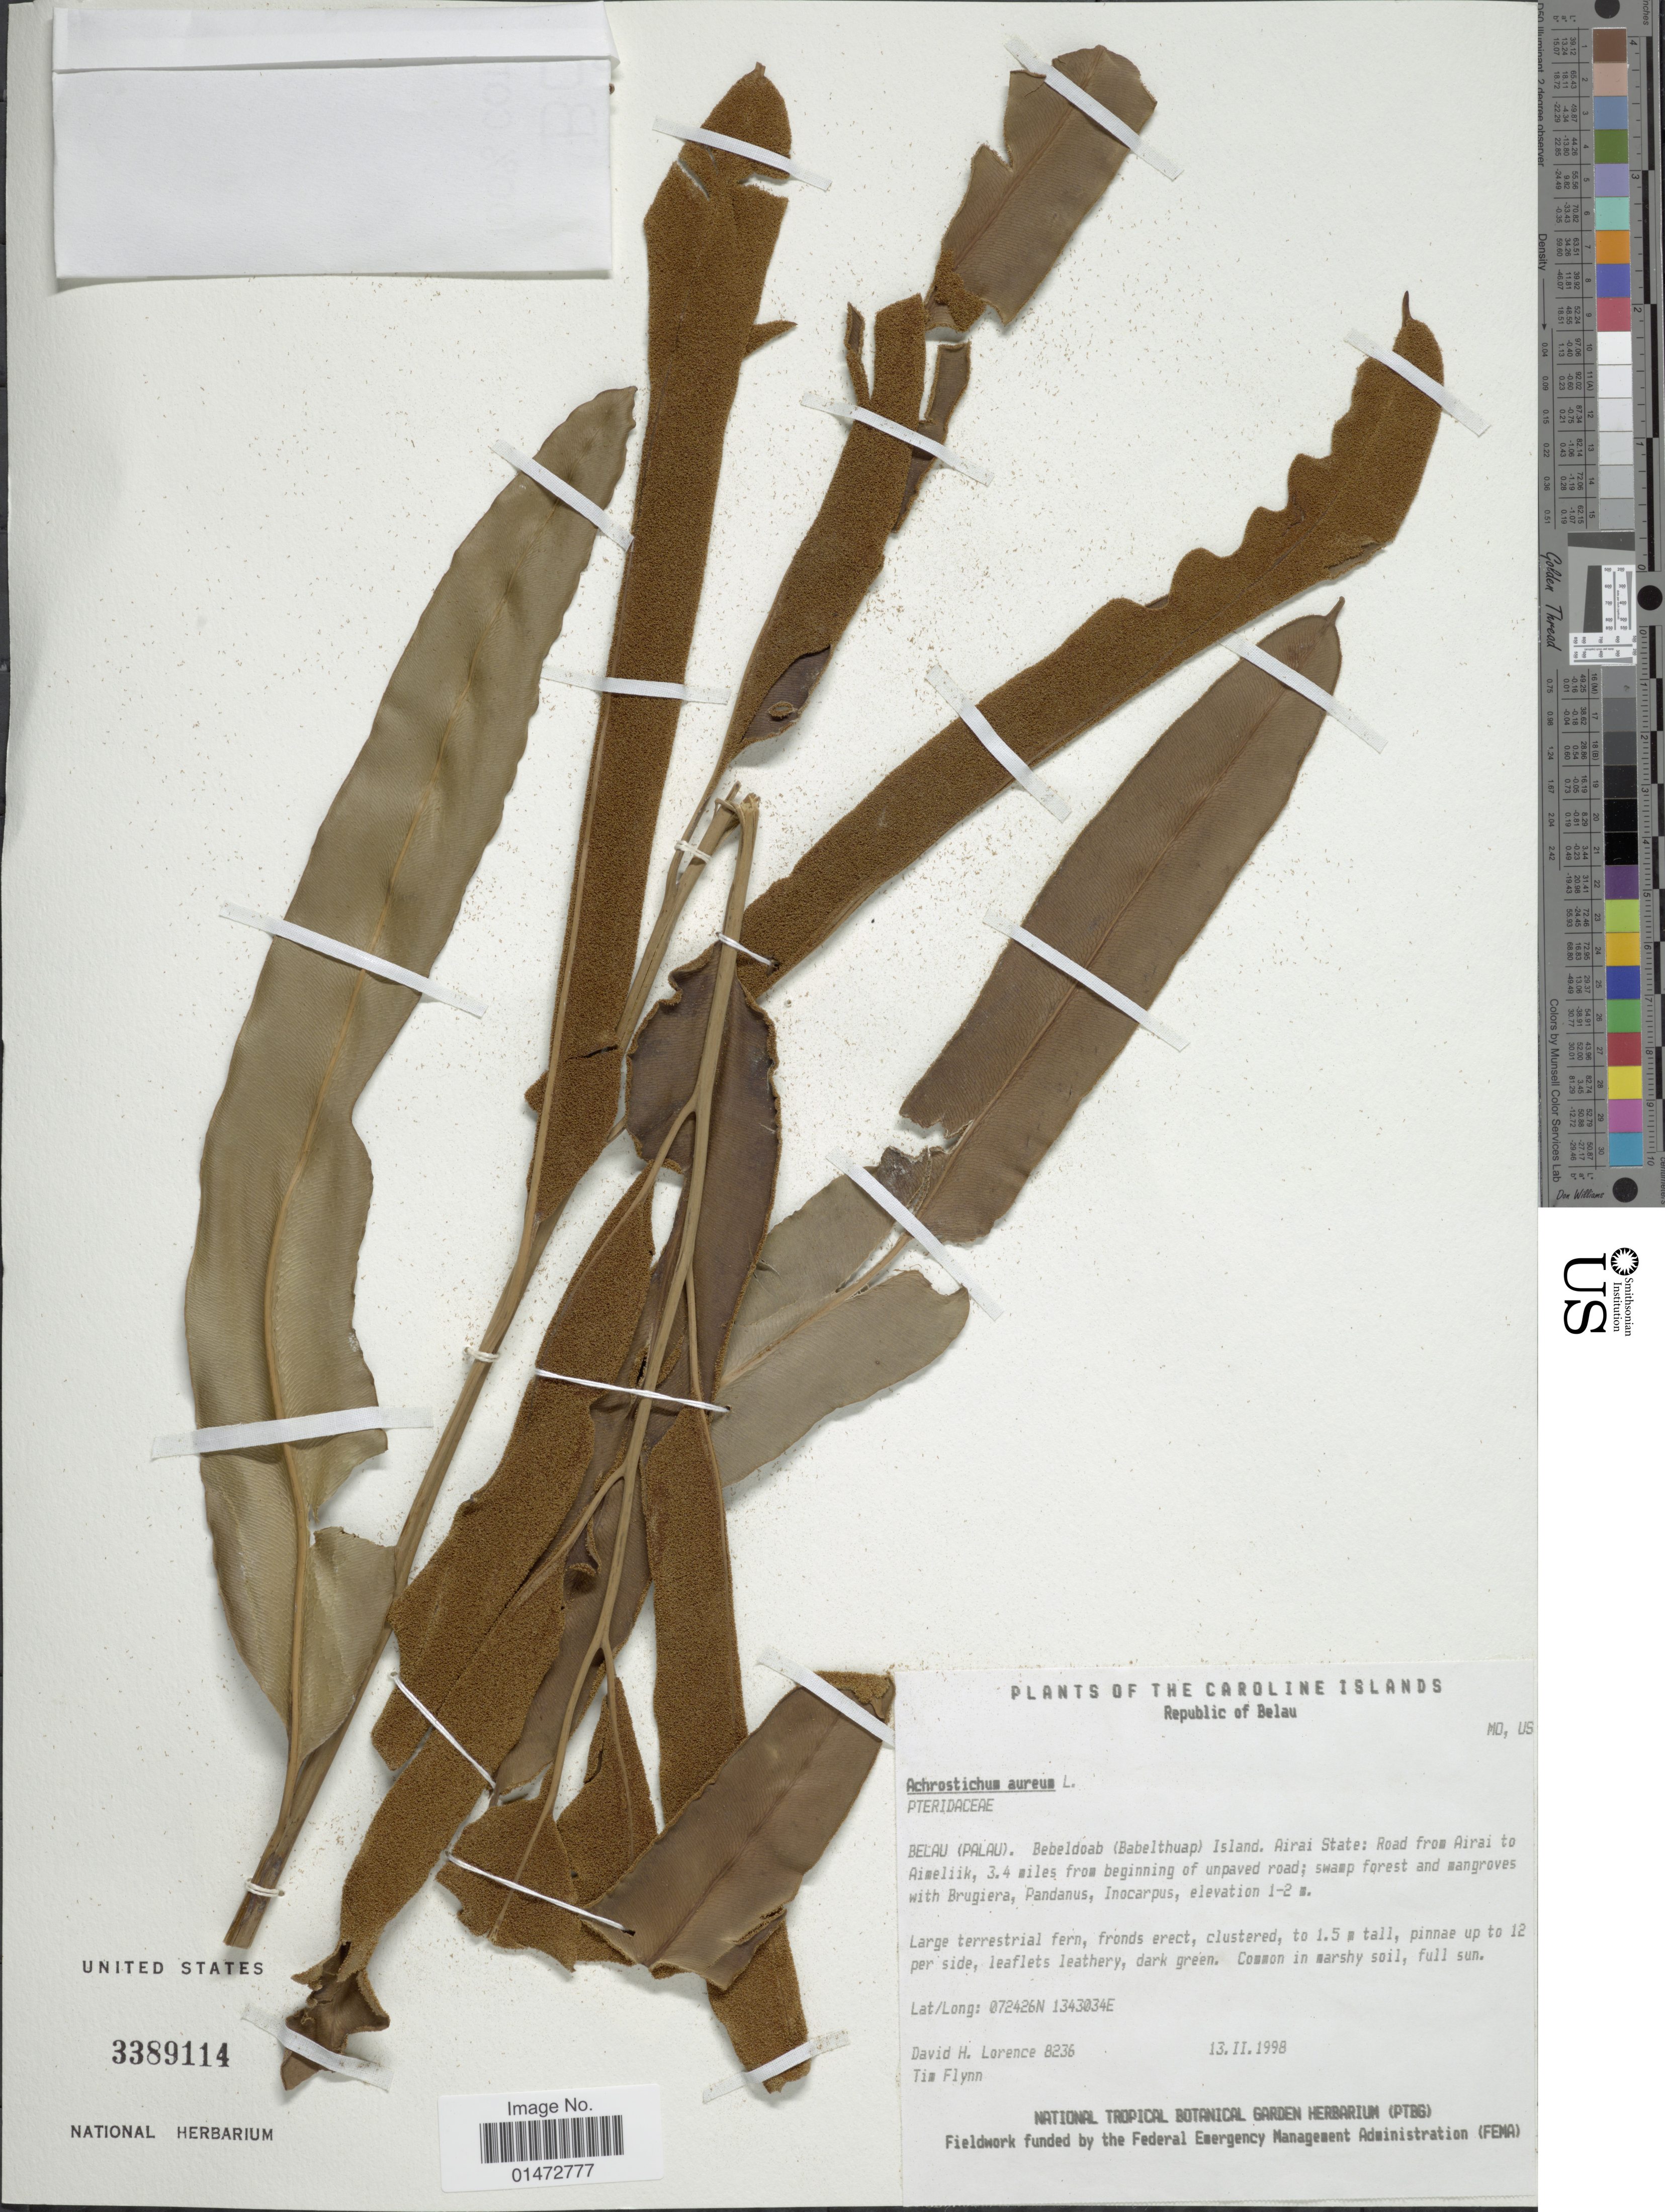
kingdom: Plantae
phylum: Tracheophyta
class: Polypodiopsida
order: Polypodiales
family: Pteridaceae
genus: Acrostichum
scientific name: Acrostichum aureum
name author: L.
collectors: D. Lorence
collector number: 8236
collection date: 1998-02-13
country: Palau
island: Babeldaob [Babelthuap]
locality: Republic of Belau. Belau (Palau), Bebeldoab (Babelthuap) Island. Airie State: Roda from Airai to Aimeliik, 3.4 miles from beginning of unpaved road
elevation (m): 1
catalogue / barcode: US 3389114